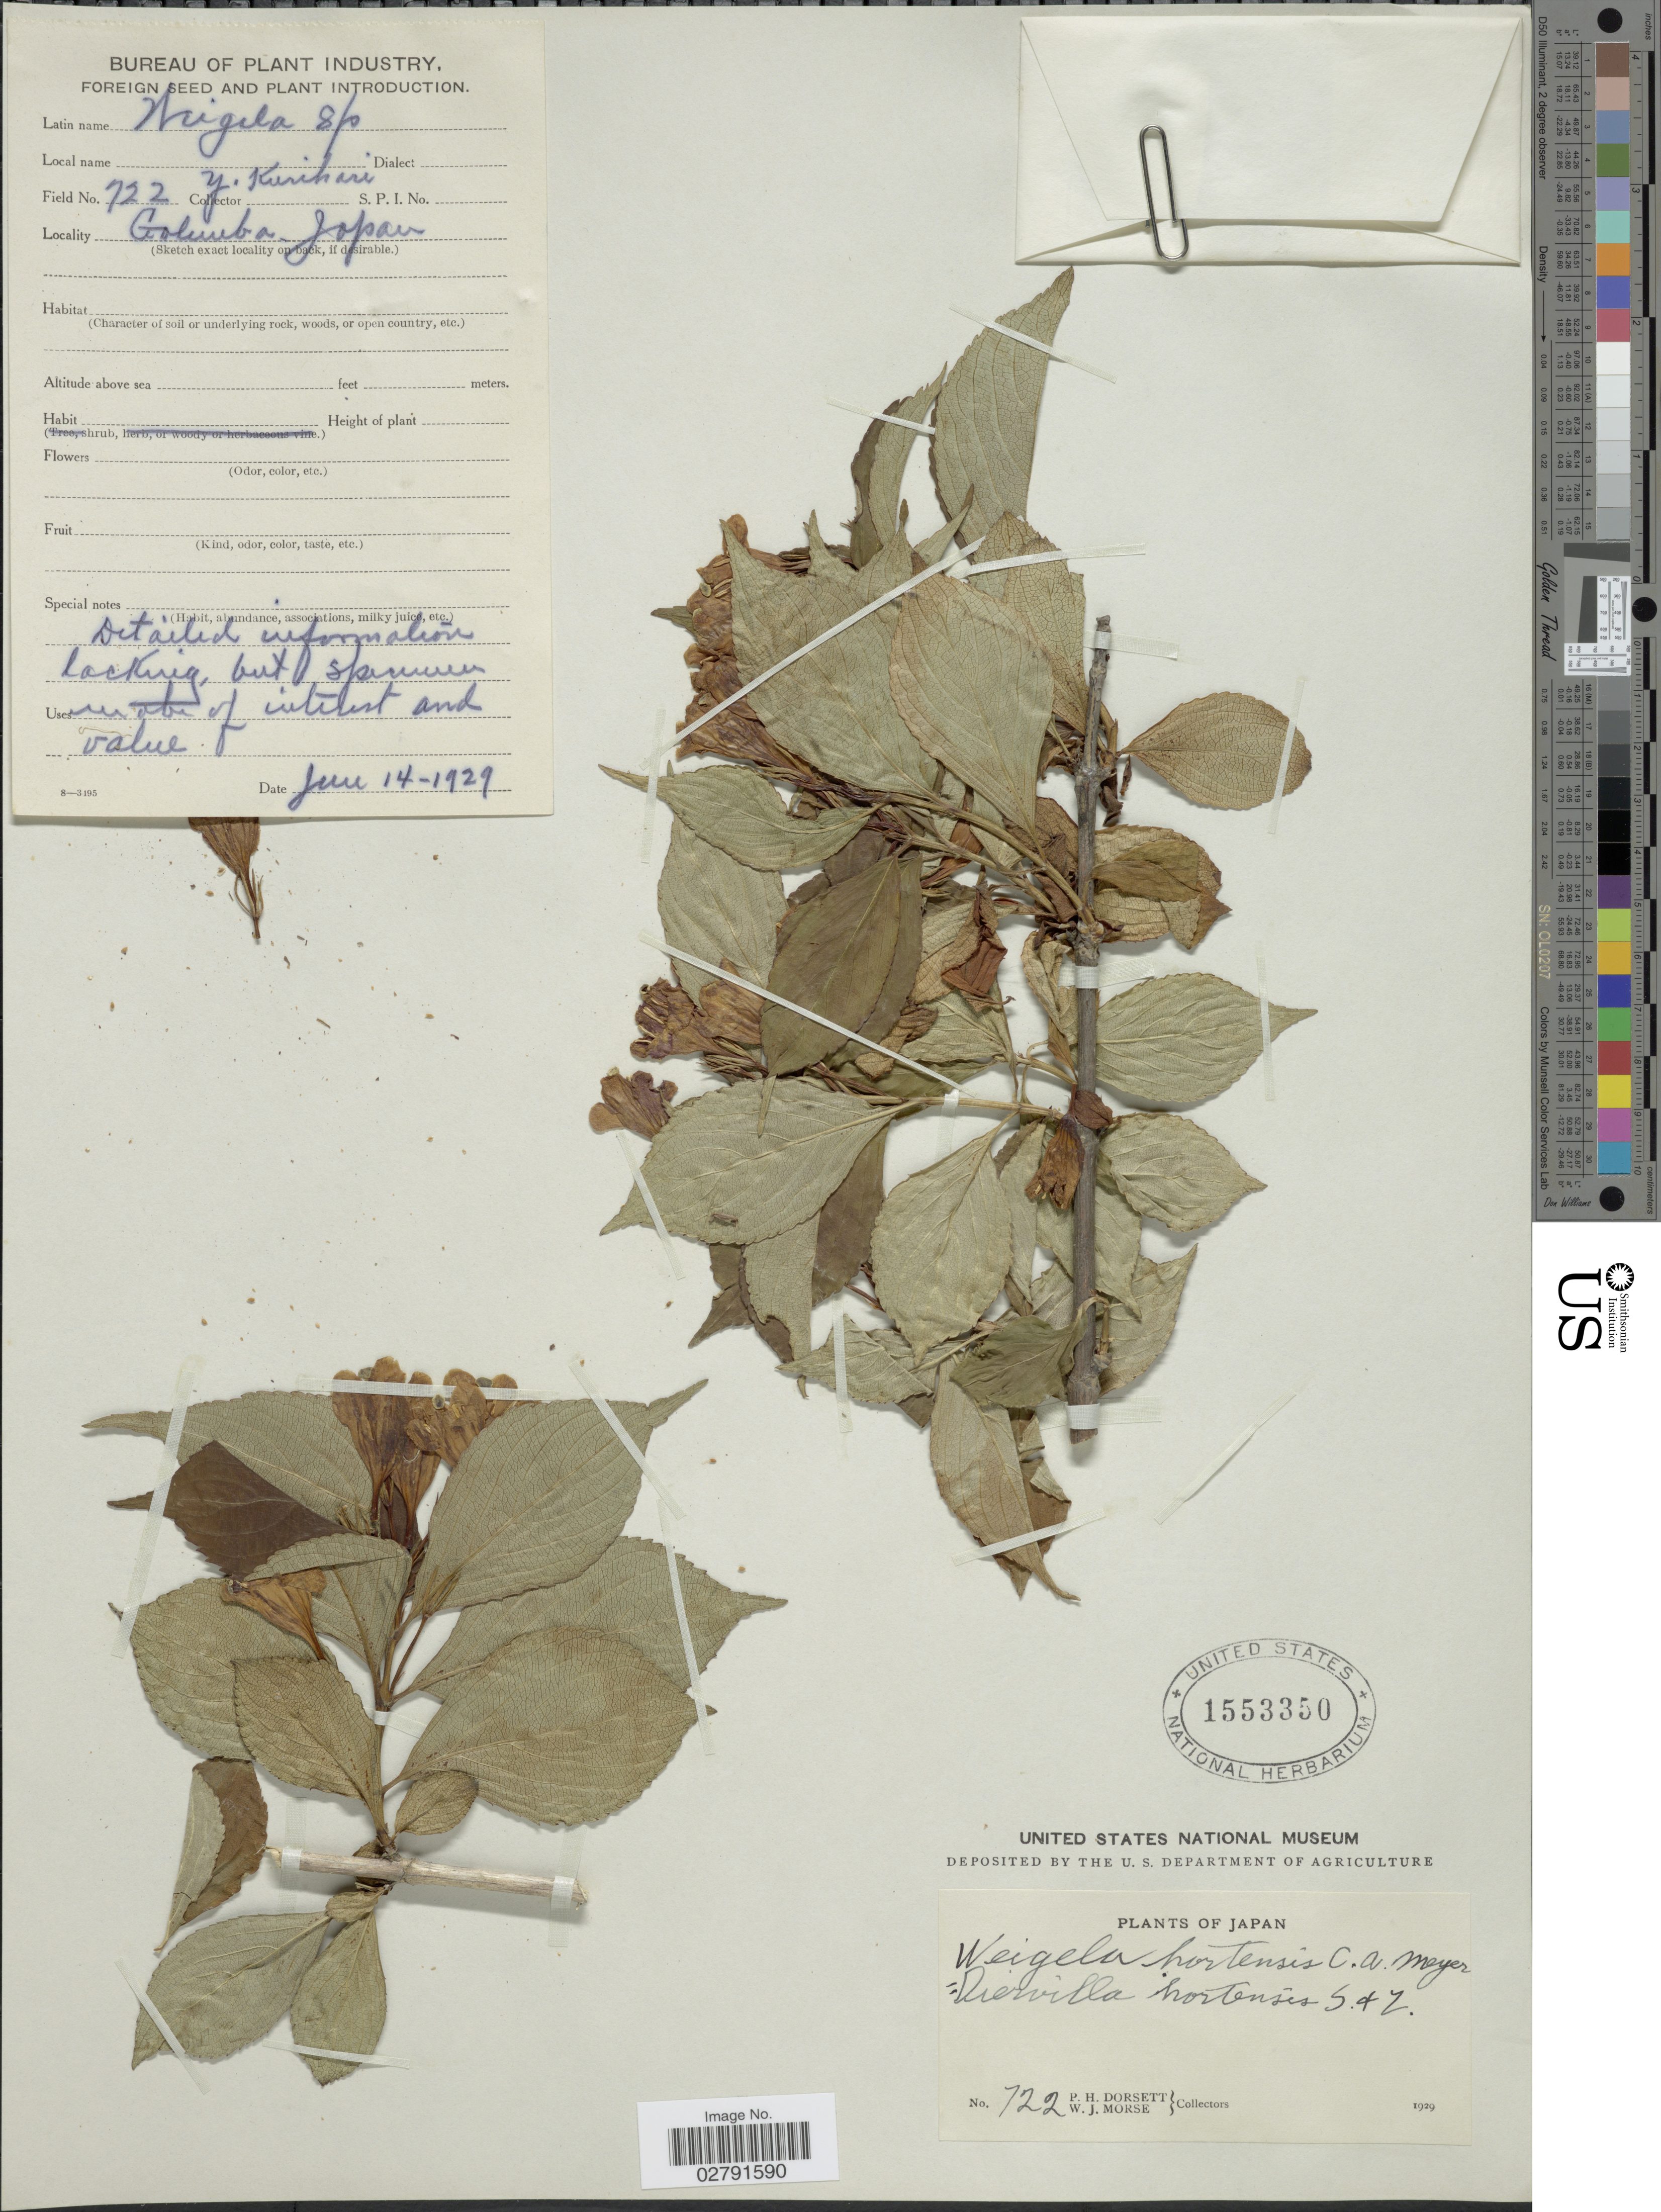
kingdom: Plantae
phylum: Tracheophyta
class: Magnoliopsida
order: Dipsacales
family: Caprifoliaceae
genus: Diervilla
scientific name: Diervilla hortensis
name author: Siebold & Zucc.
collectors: P. H. Dorsett & W. J. Morse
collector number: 722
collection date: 1929-06-14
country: Japan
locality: Gotemba.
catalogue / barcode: US 1553350